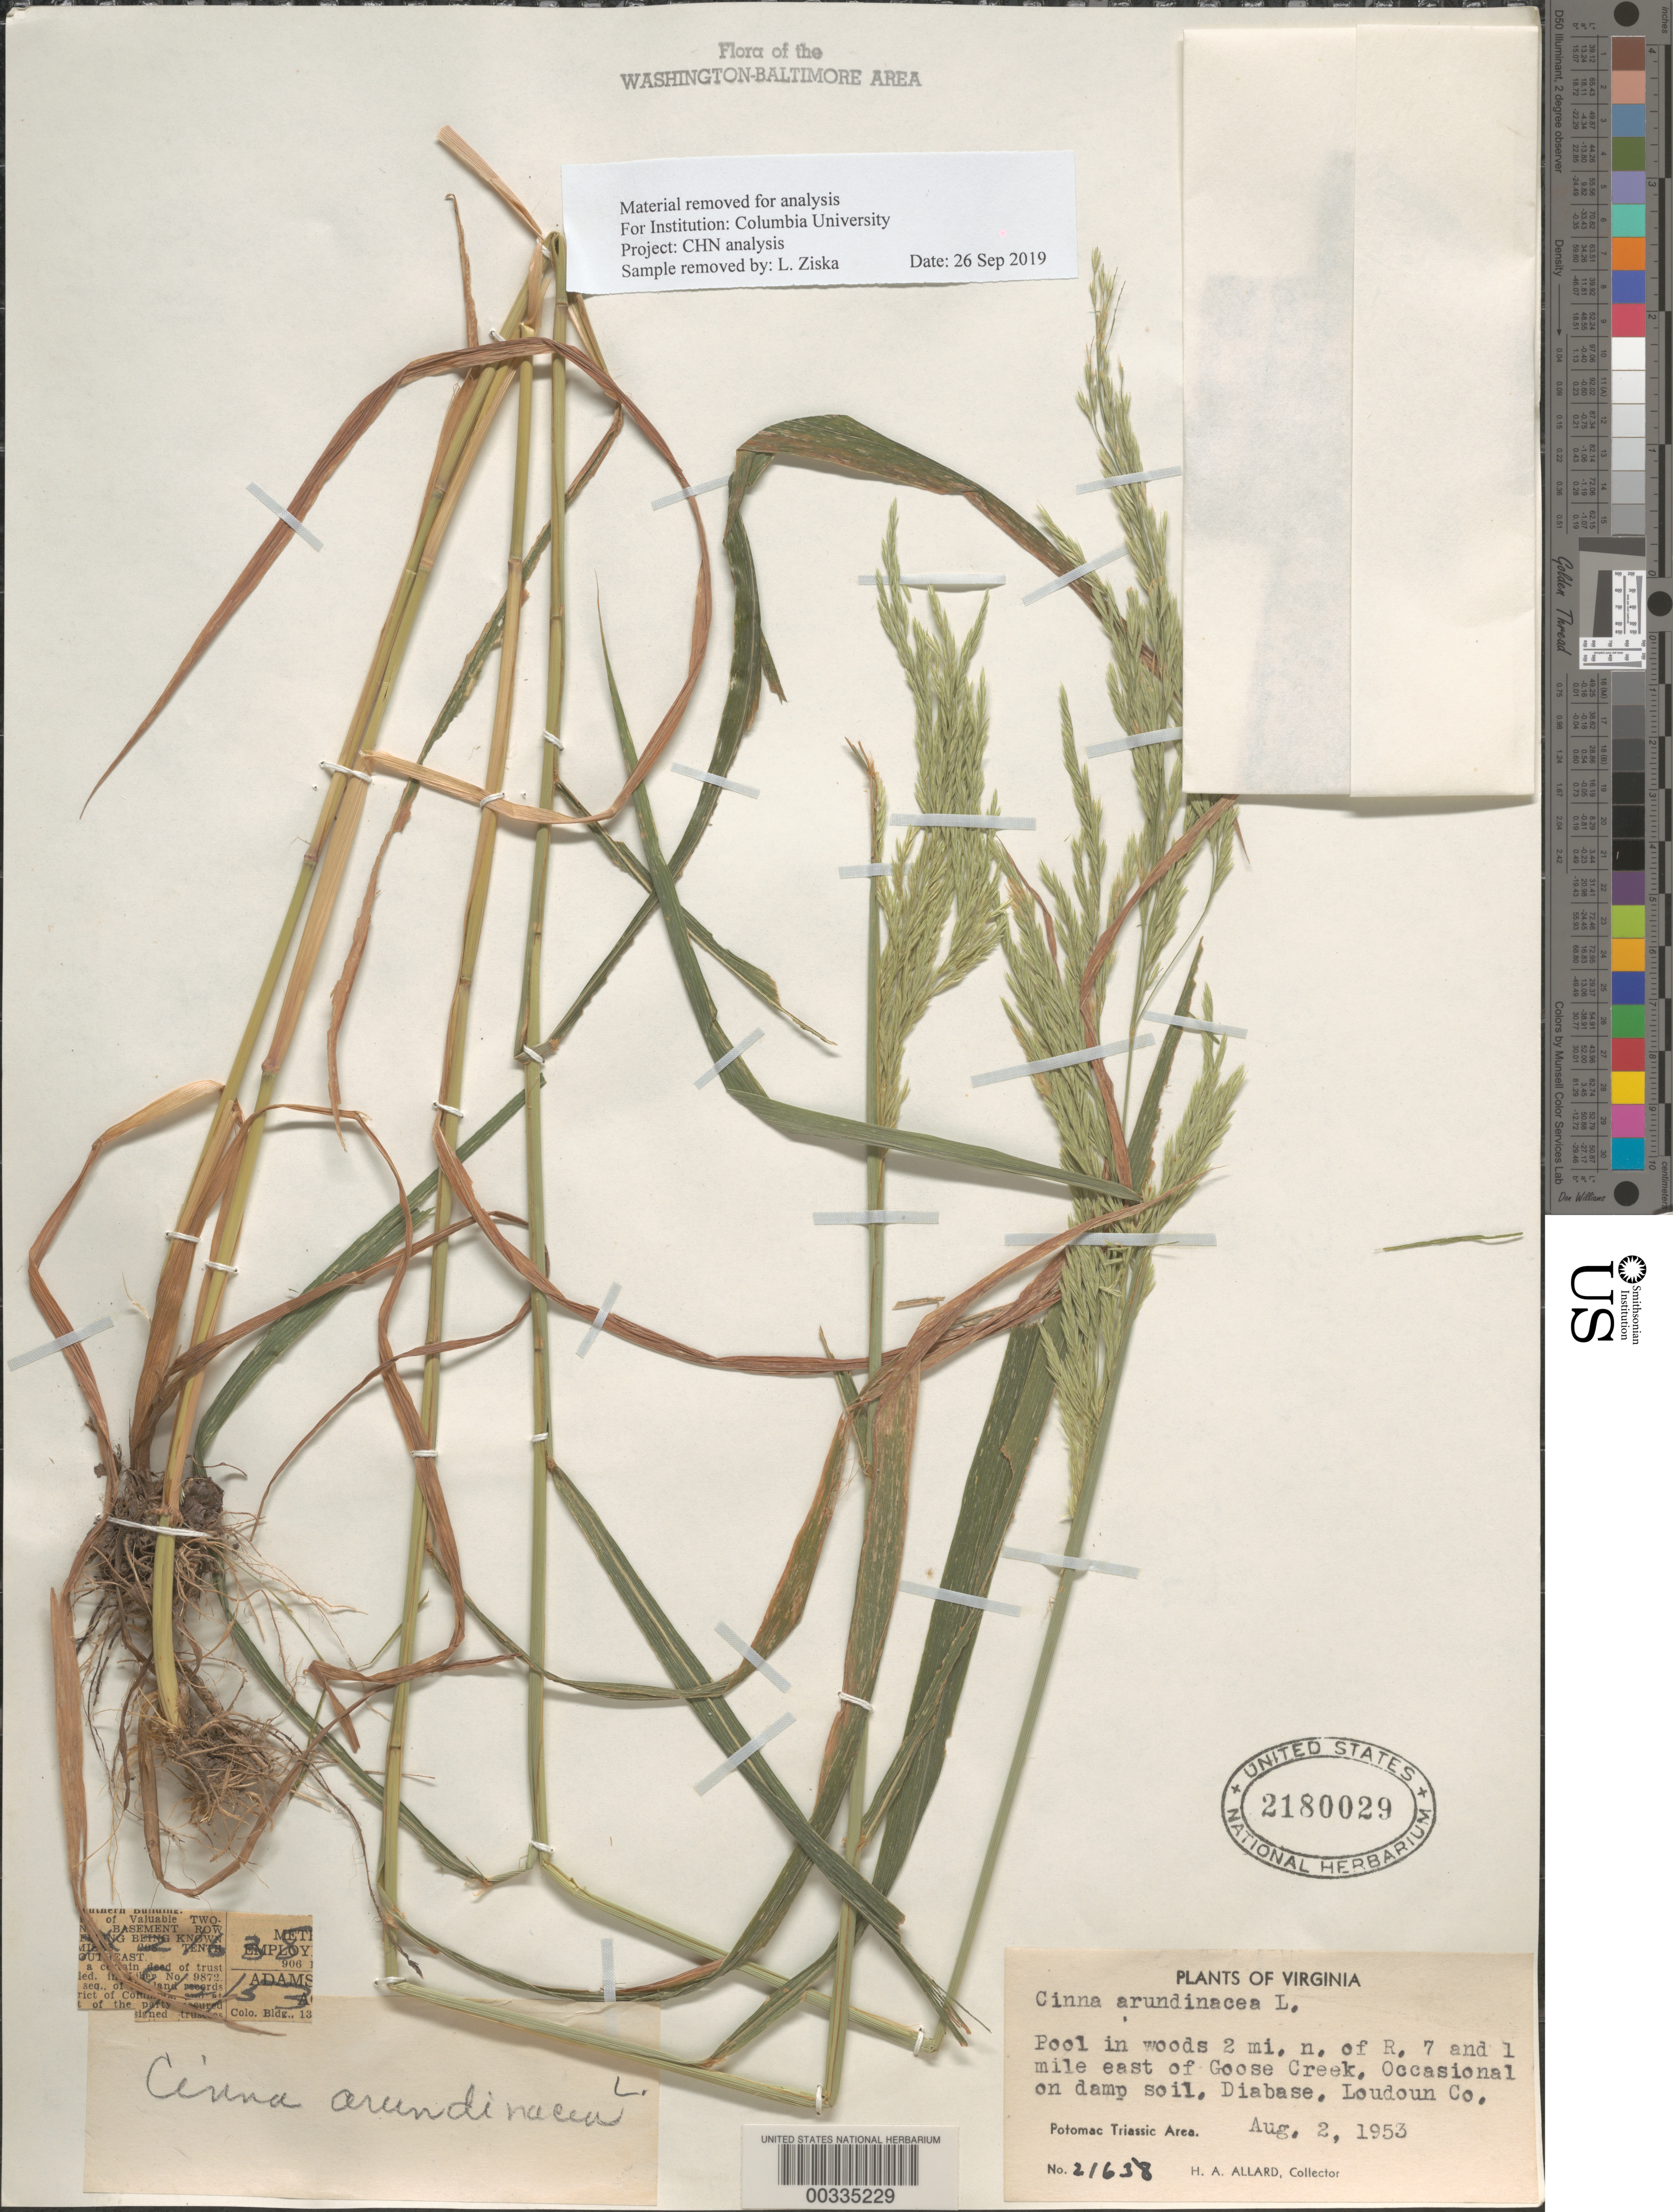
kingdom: Plantae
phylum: Tracheophyta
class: Liliopsida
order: Poales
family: Poaceae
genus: Cinna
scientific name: Cinna arundinacea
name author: L.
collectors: H. A. Allard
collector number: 21638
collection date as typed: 02 Aug 1953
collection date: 1953-08-02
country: United States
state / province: Virginia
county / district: Loudoun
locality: North of Route 7 and east of Goose Creek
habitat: Pool in woods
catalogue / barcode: US 2180029